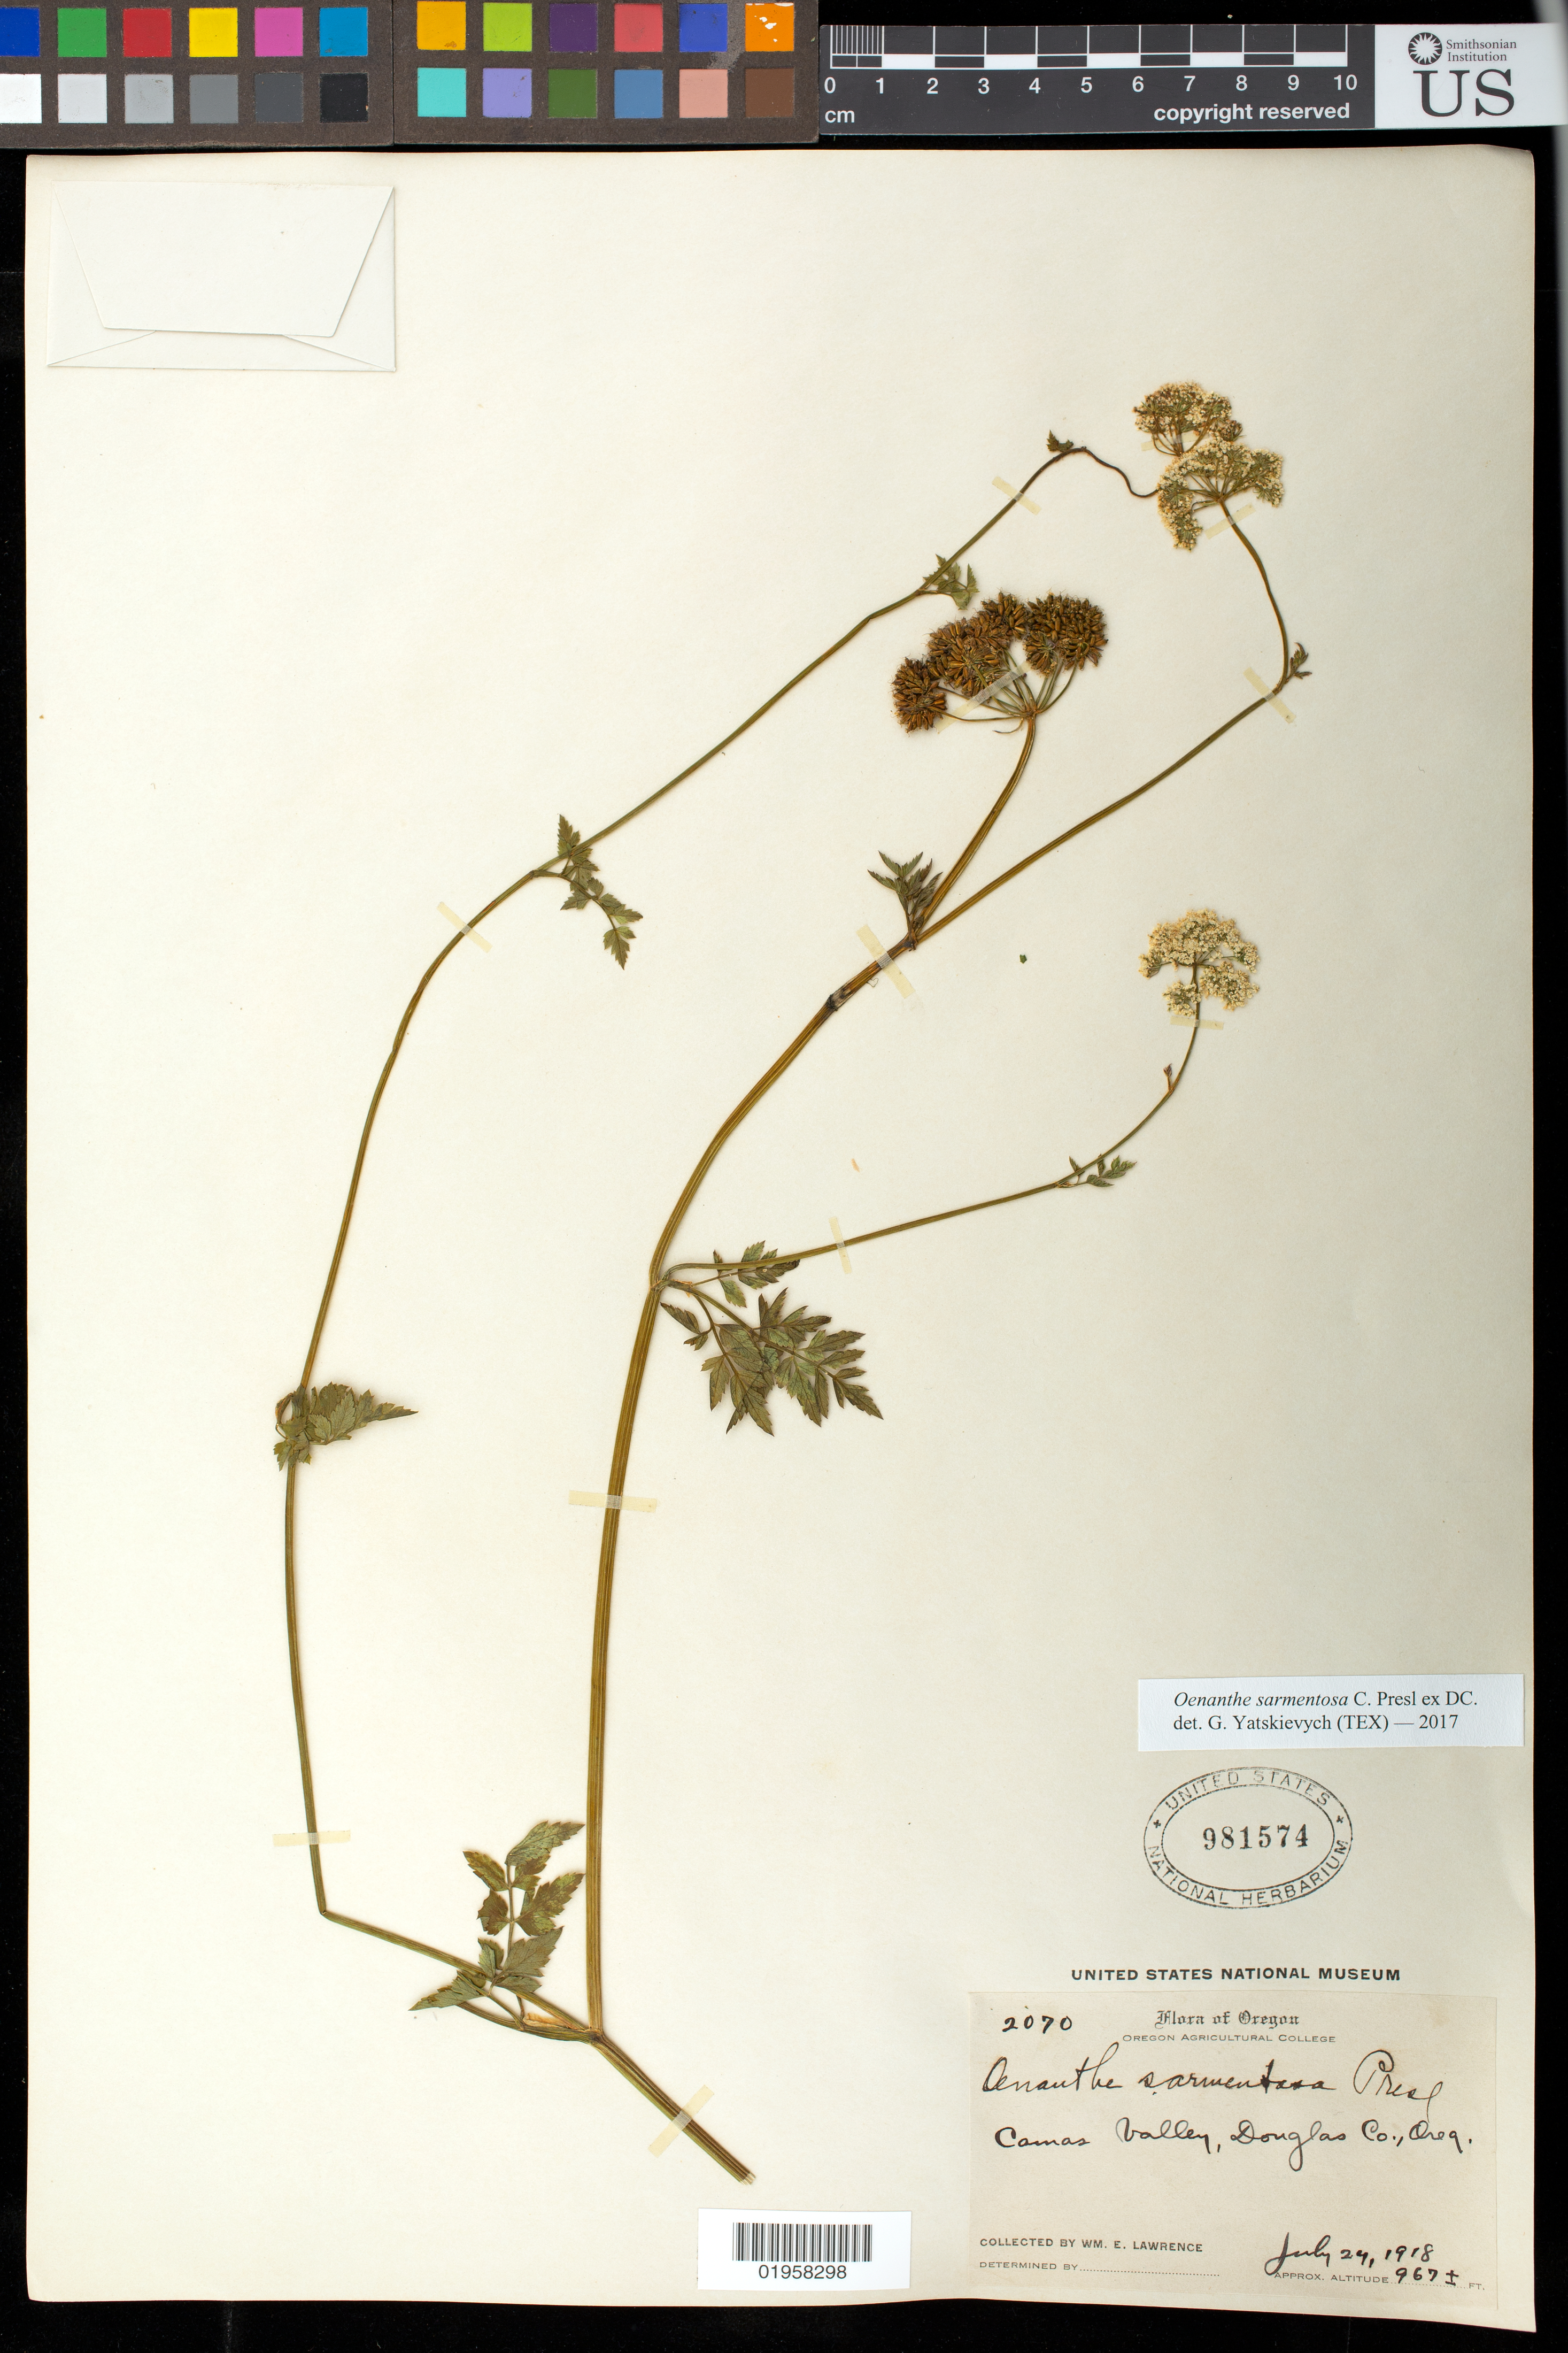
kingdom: Plantae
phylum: Tracheophyta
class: Magnoliopsida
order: Apiales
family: Apiaceae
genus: Oenanthe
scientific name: Oenanthe sarmentosa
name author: C. Presl ex DC.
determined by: Yatskievych, G. A.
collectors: W. Lawrence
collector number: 2070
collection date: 1918-07-24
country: United States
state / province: Oregon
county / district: Douglas County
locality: Camas Valley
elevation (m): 295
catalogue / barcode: US 981574